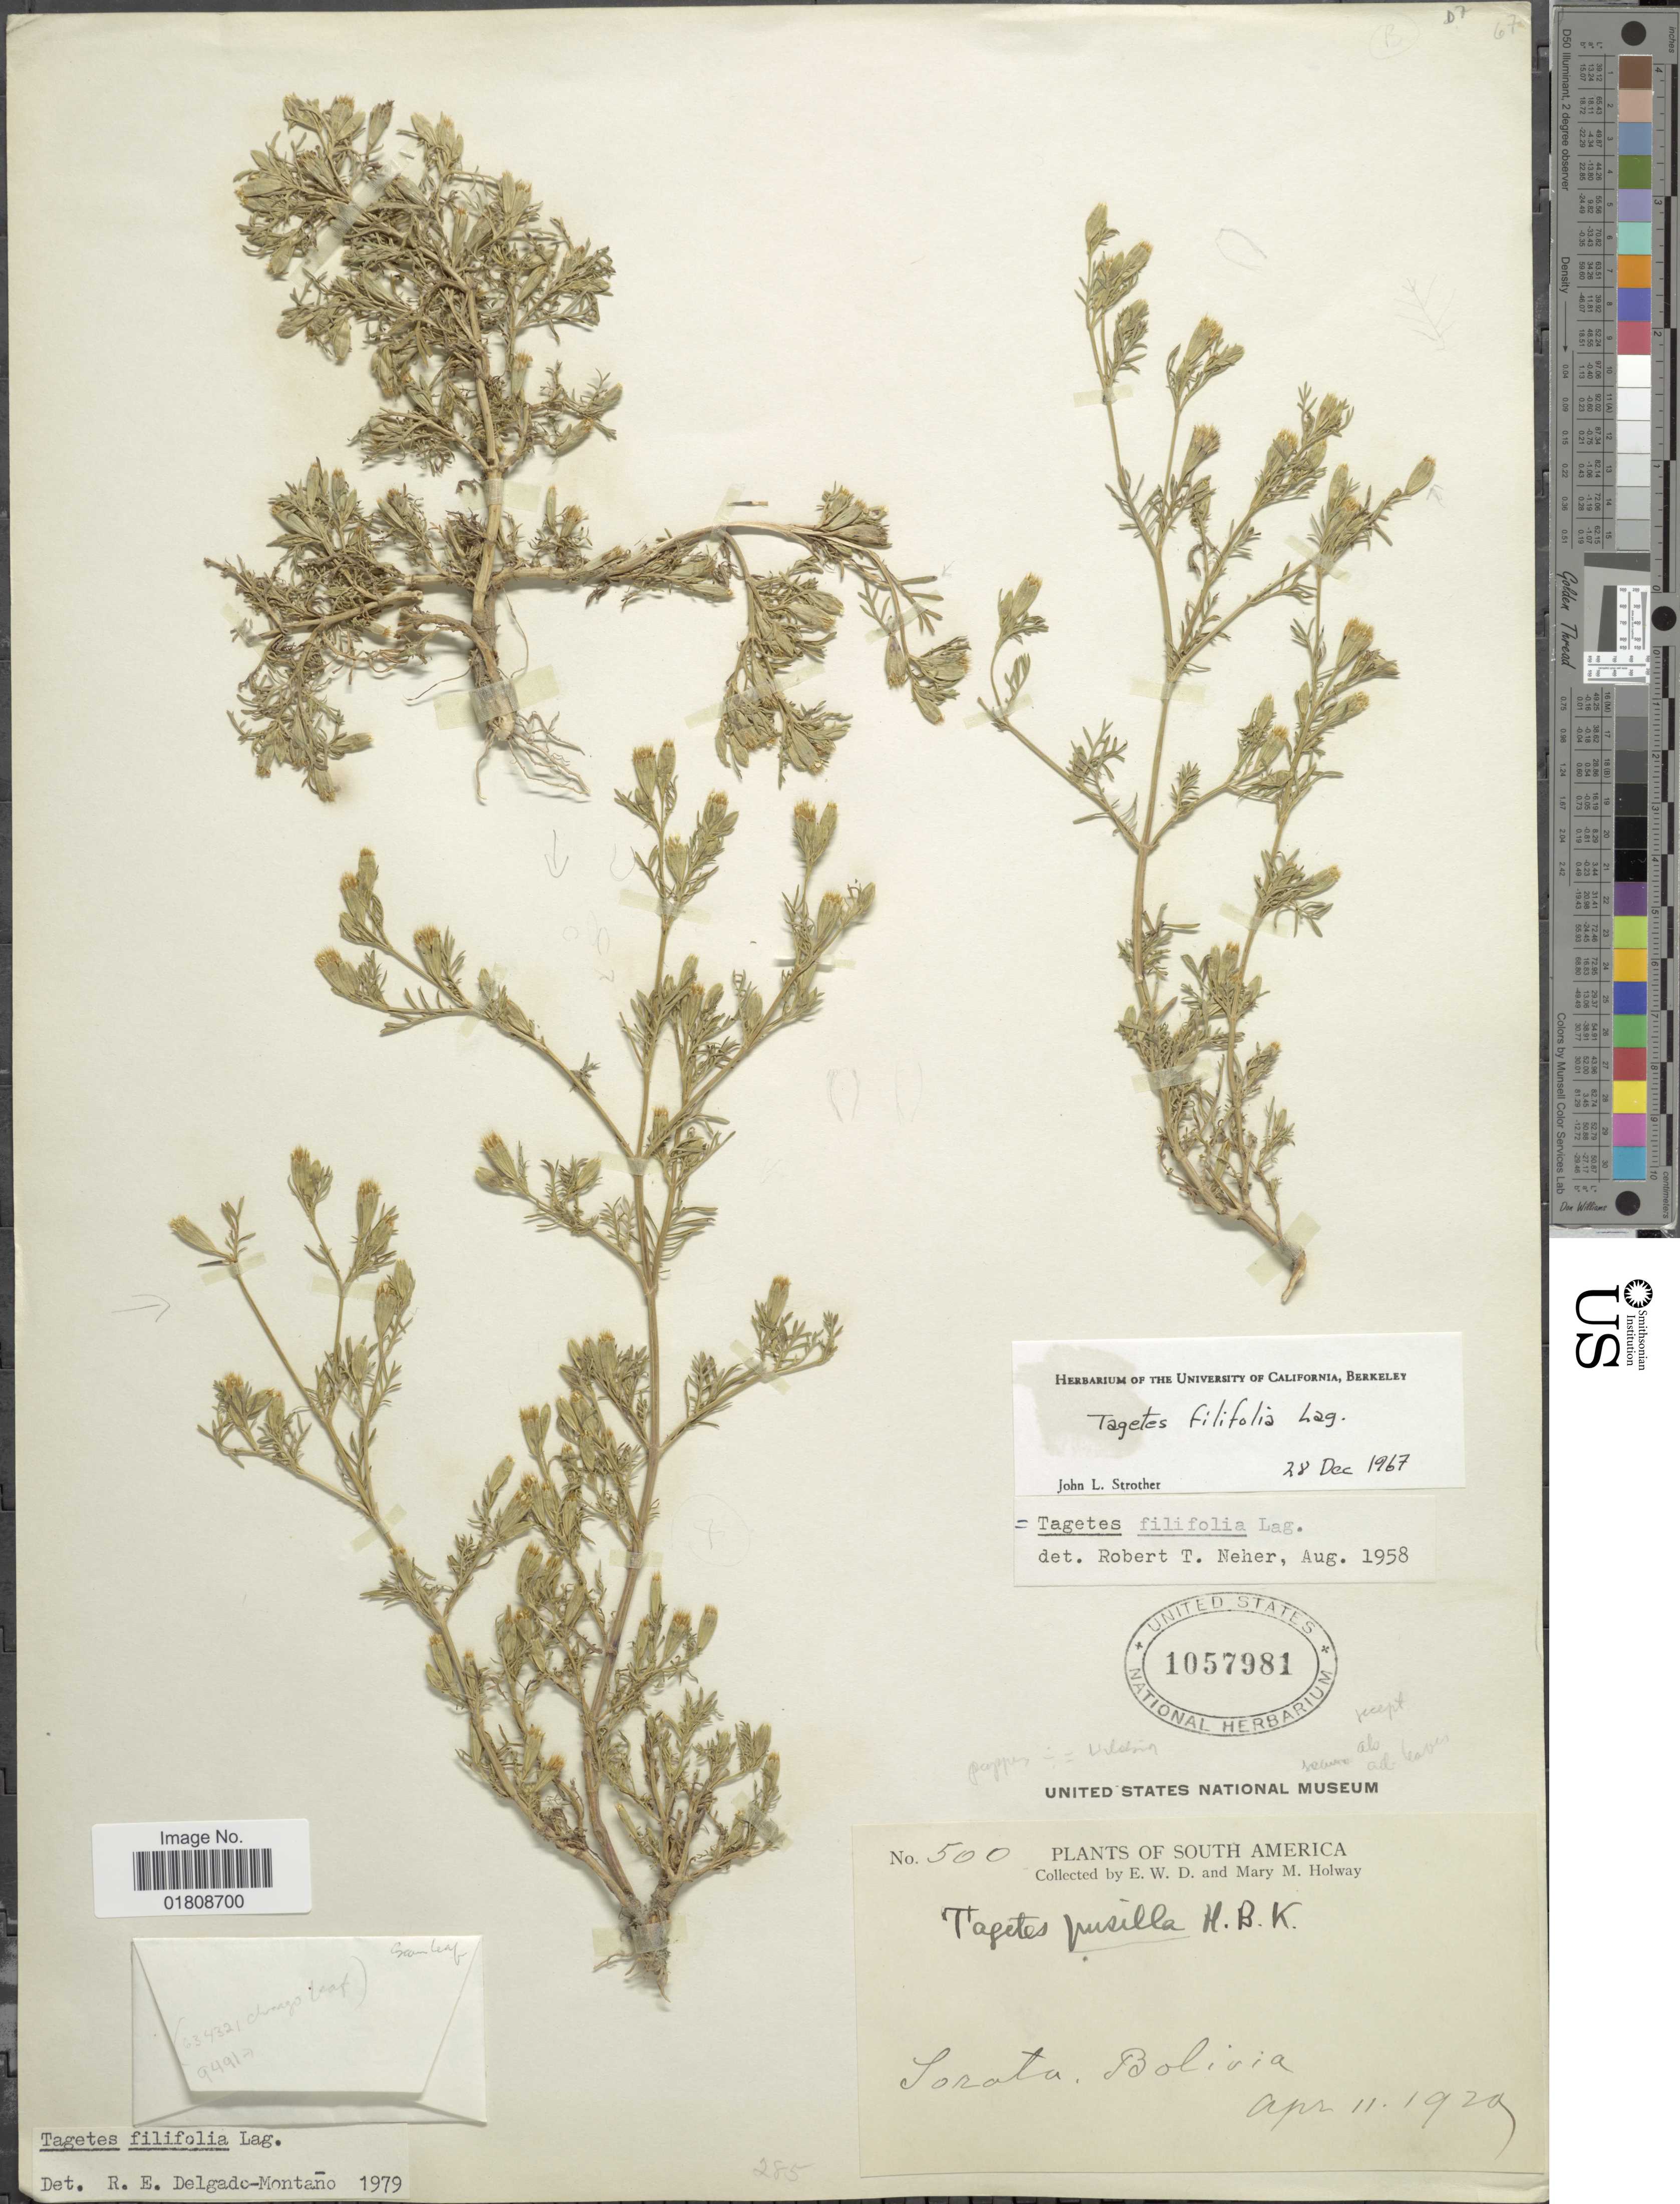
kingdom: Plantae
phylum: Tracheophyta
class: Magnoliopsida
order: Asterales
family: Asteraceae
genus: Tagetes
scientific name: Tagetes filifolia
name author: Lag.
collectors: E. W. D. Holway & M. M. Holway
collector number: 500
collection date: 1929-04-11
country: Bolivia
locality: South America, Sorata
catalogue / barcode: US 1057981